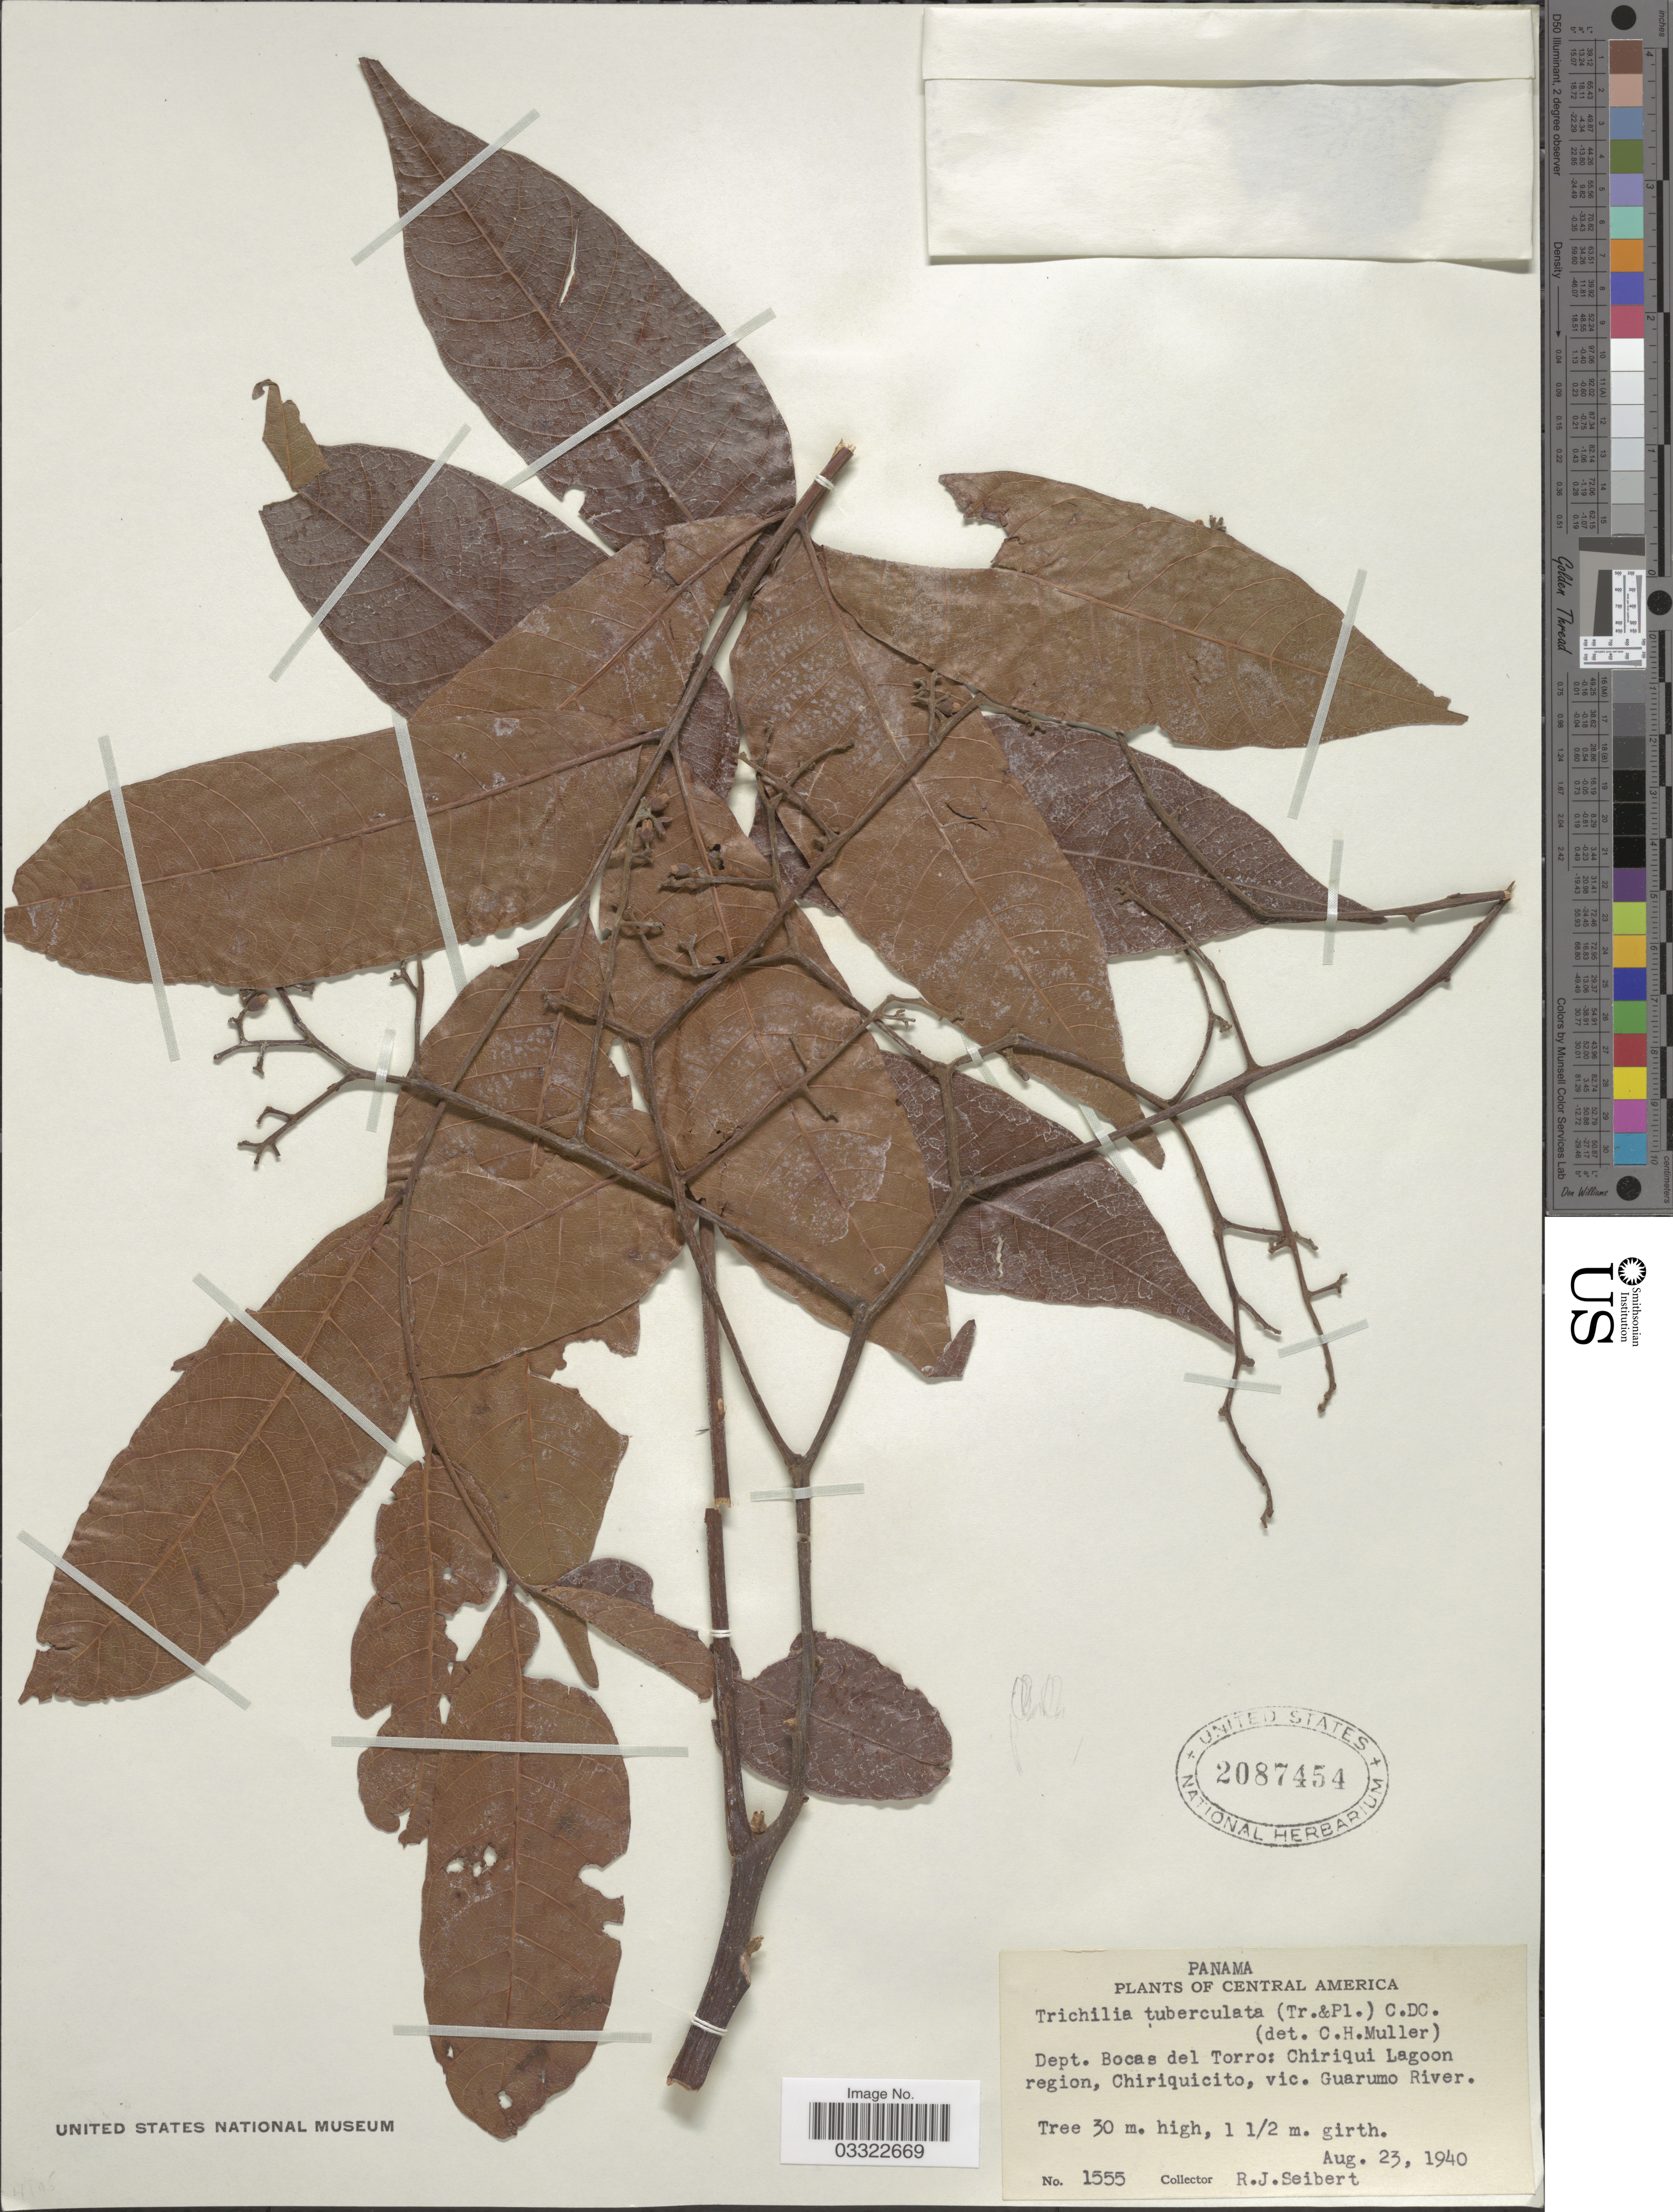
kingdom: Plantae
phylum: Tracheophyta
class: Magnoliopsida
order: Sapindales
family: Meliaceae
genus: Trichilia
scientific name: Trichilia tuberculata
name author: (Triana & Planch.) C. DC.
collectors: R. J. Seibert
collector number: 1555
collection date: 1940-08-23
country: Panama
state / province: Bocas del Toro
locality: Dept. Bocas del Torro: Chiriqui Lagoon region, Chiriquicito, vic. Guarumo River.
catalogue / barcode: US 2087454